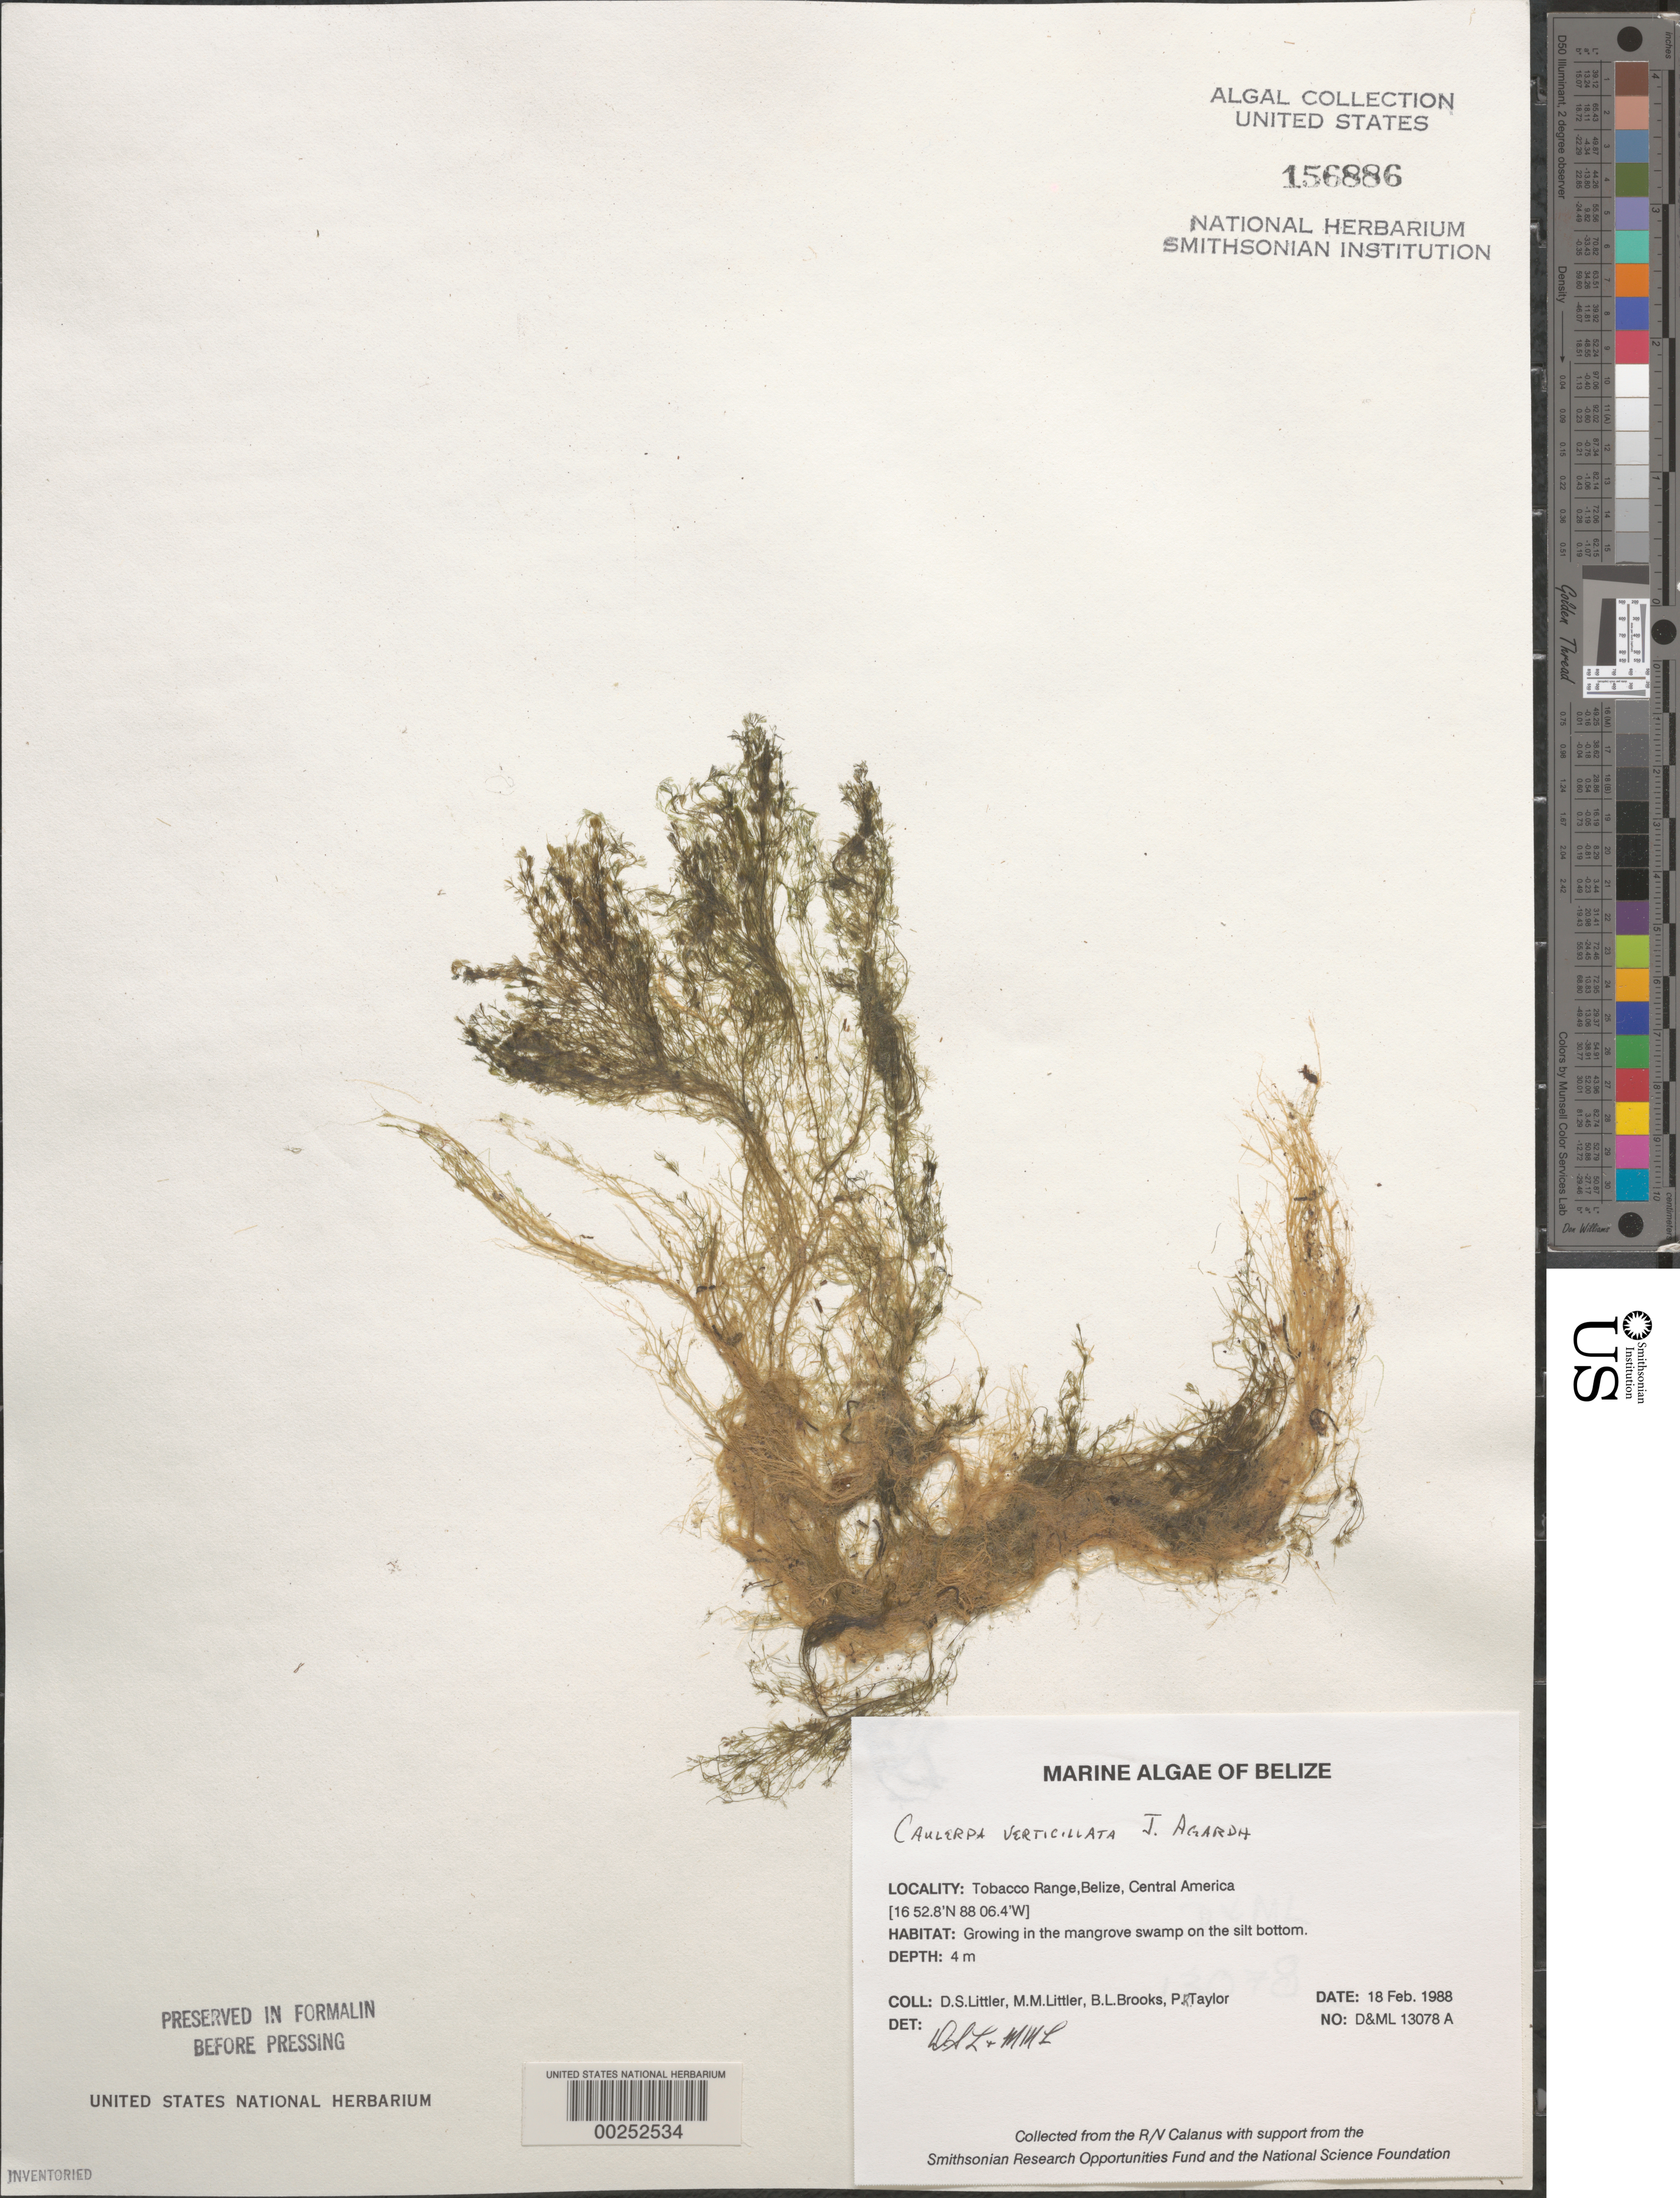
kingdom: Plantae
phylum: Chlorophyta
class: Ulvophyceae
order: Bryopsidales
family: Caulerpaceae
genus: Caulerpa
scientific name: Caulerpa verticillata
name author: J. Agardh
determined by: Littler, D. S.; Littler, M. M.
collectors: D. S. Littler, M. M. Littler, B. Brooks & P. Tayor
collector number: D&ML 13078a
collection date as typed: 18 Feb 1988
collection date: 1988-02-18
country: Belize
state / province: Stann Creek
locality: Tobacco Range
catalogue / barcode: US 156886